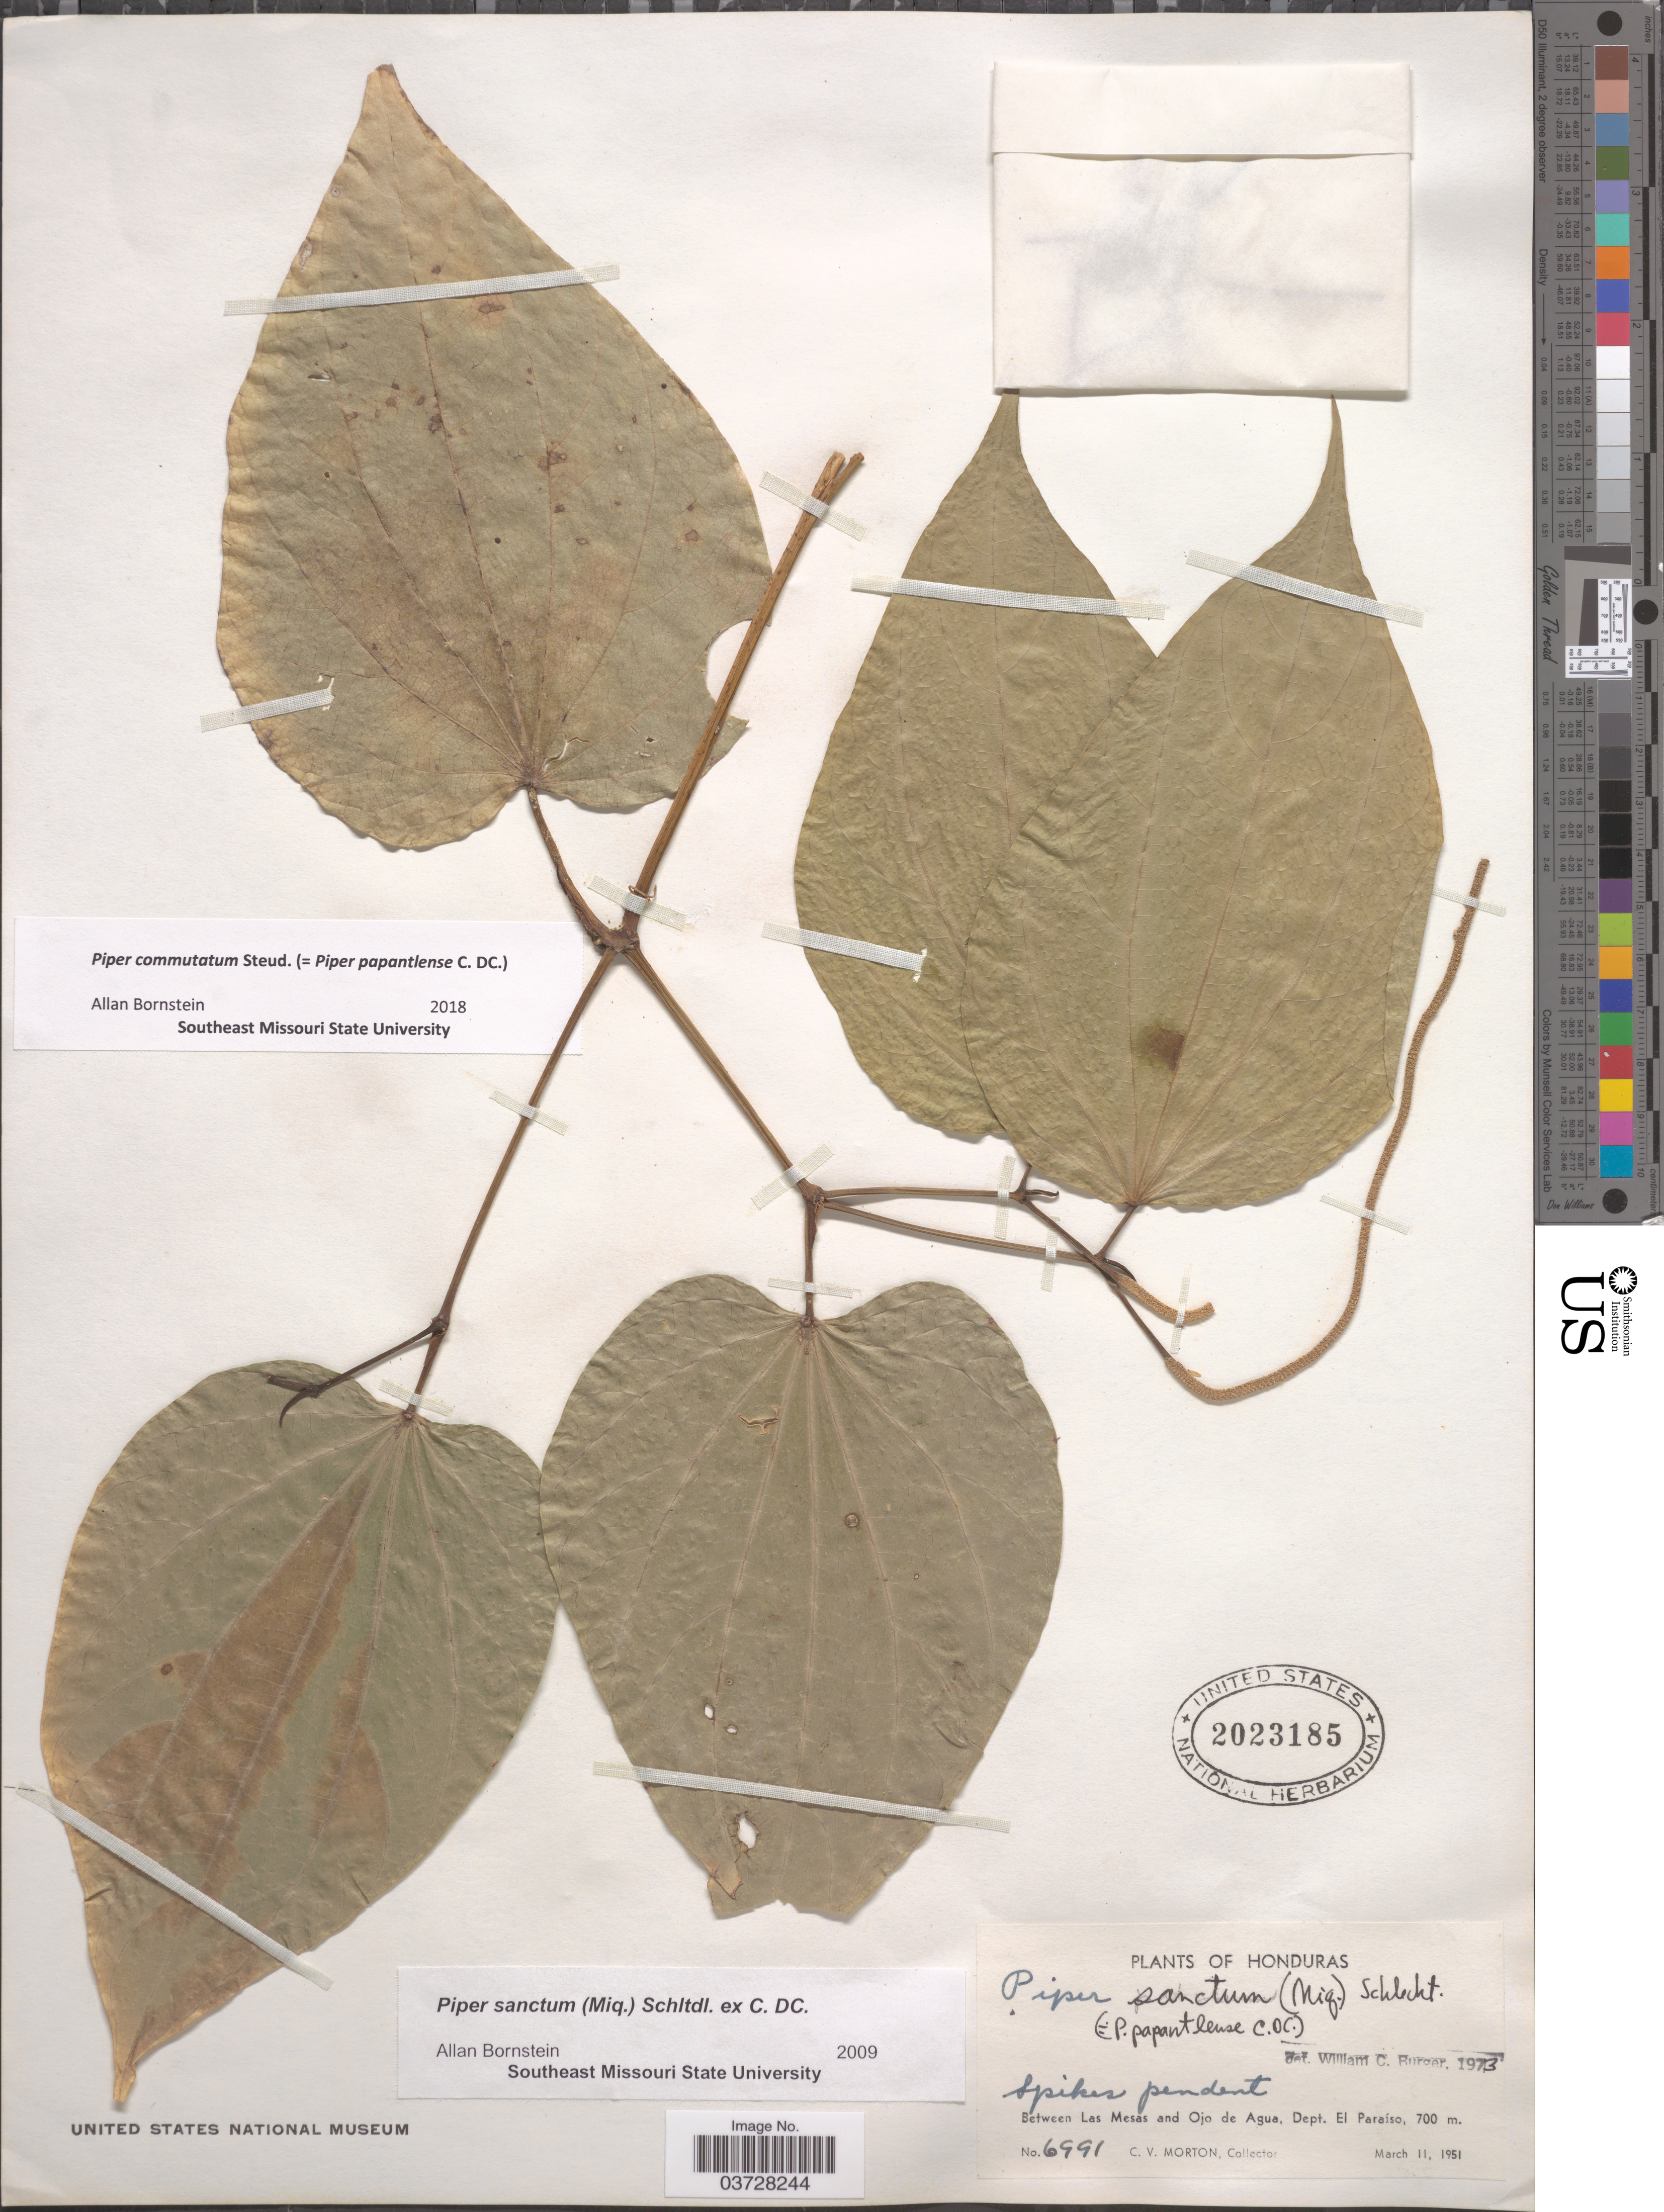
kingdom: Plantae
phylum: Tracheophyta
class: Magnoliopsida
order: Piperales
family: Piperaceae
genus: Piper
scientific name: Piper commutatum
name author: Steud.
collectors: C. V. Morton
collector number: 6991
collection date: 1951-03-11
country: Honduras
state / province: El Paraiso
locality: Between Las Mesas and Ojo de Agua, Dept. El Paraíso.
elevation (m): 700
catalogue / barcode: US 2023185